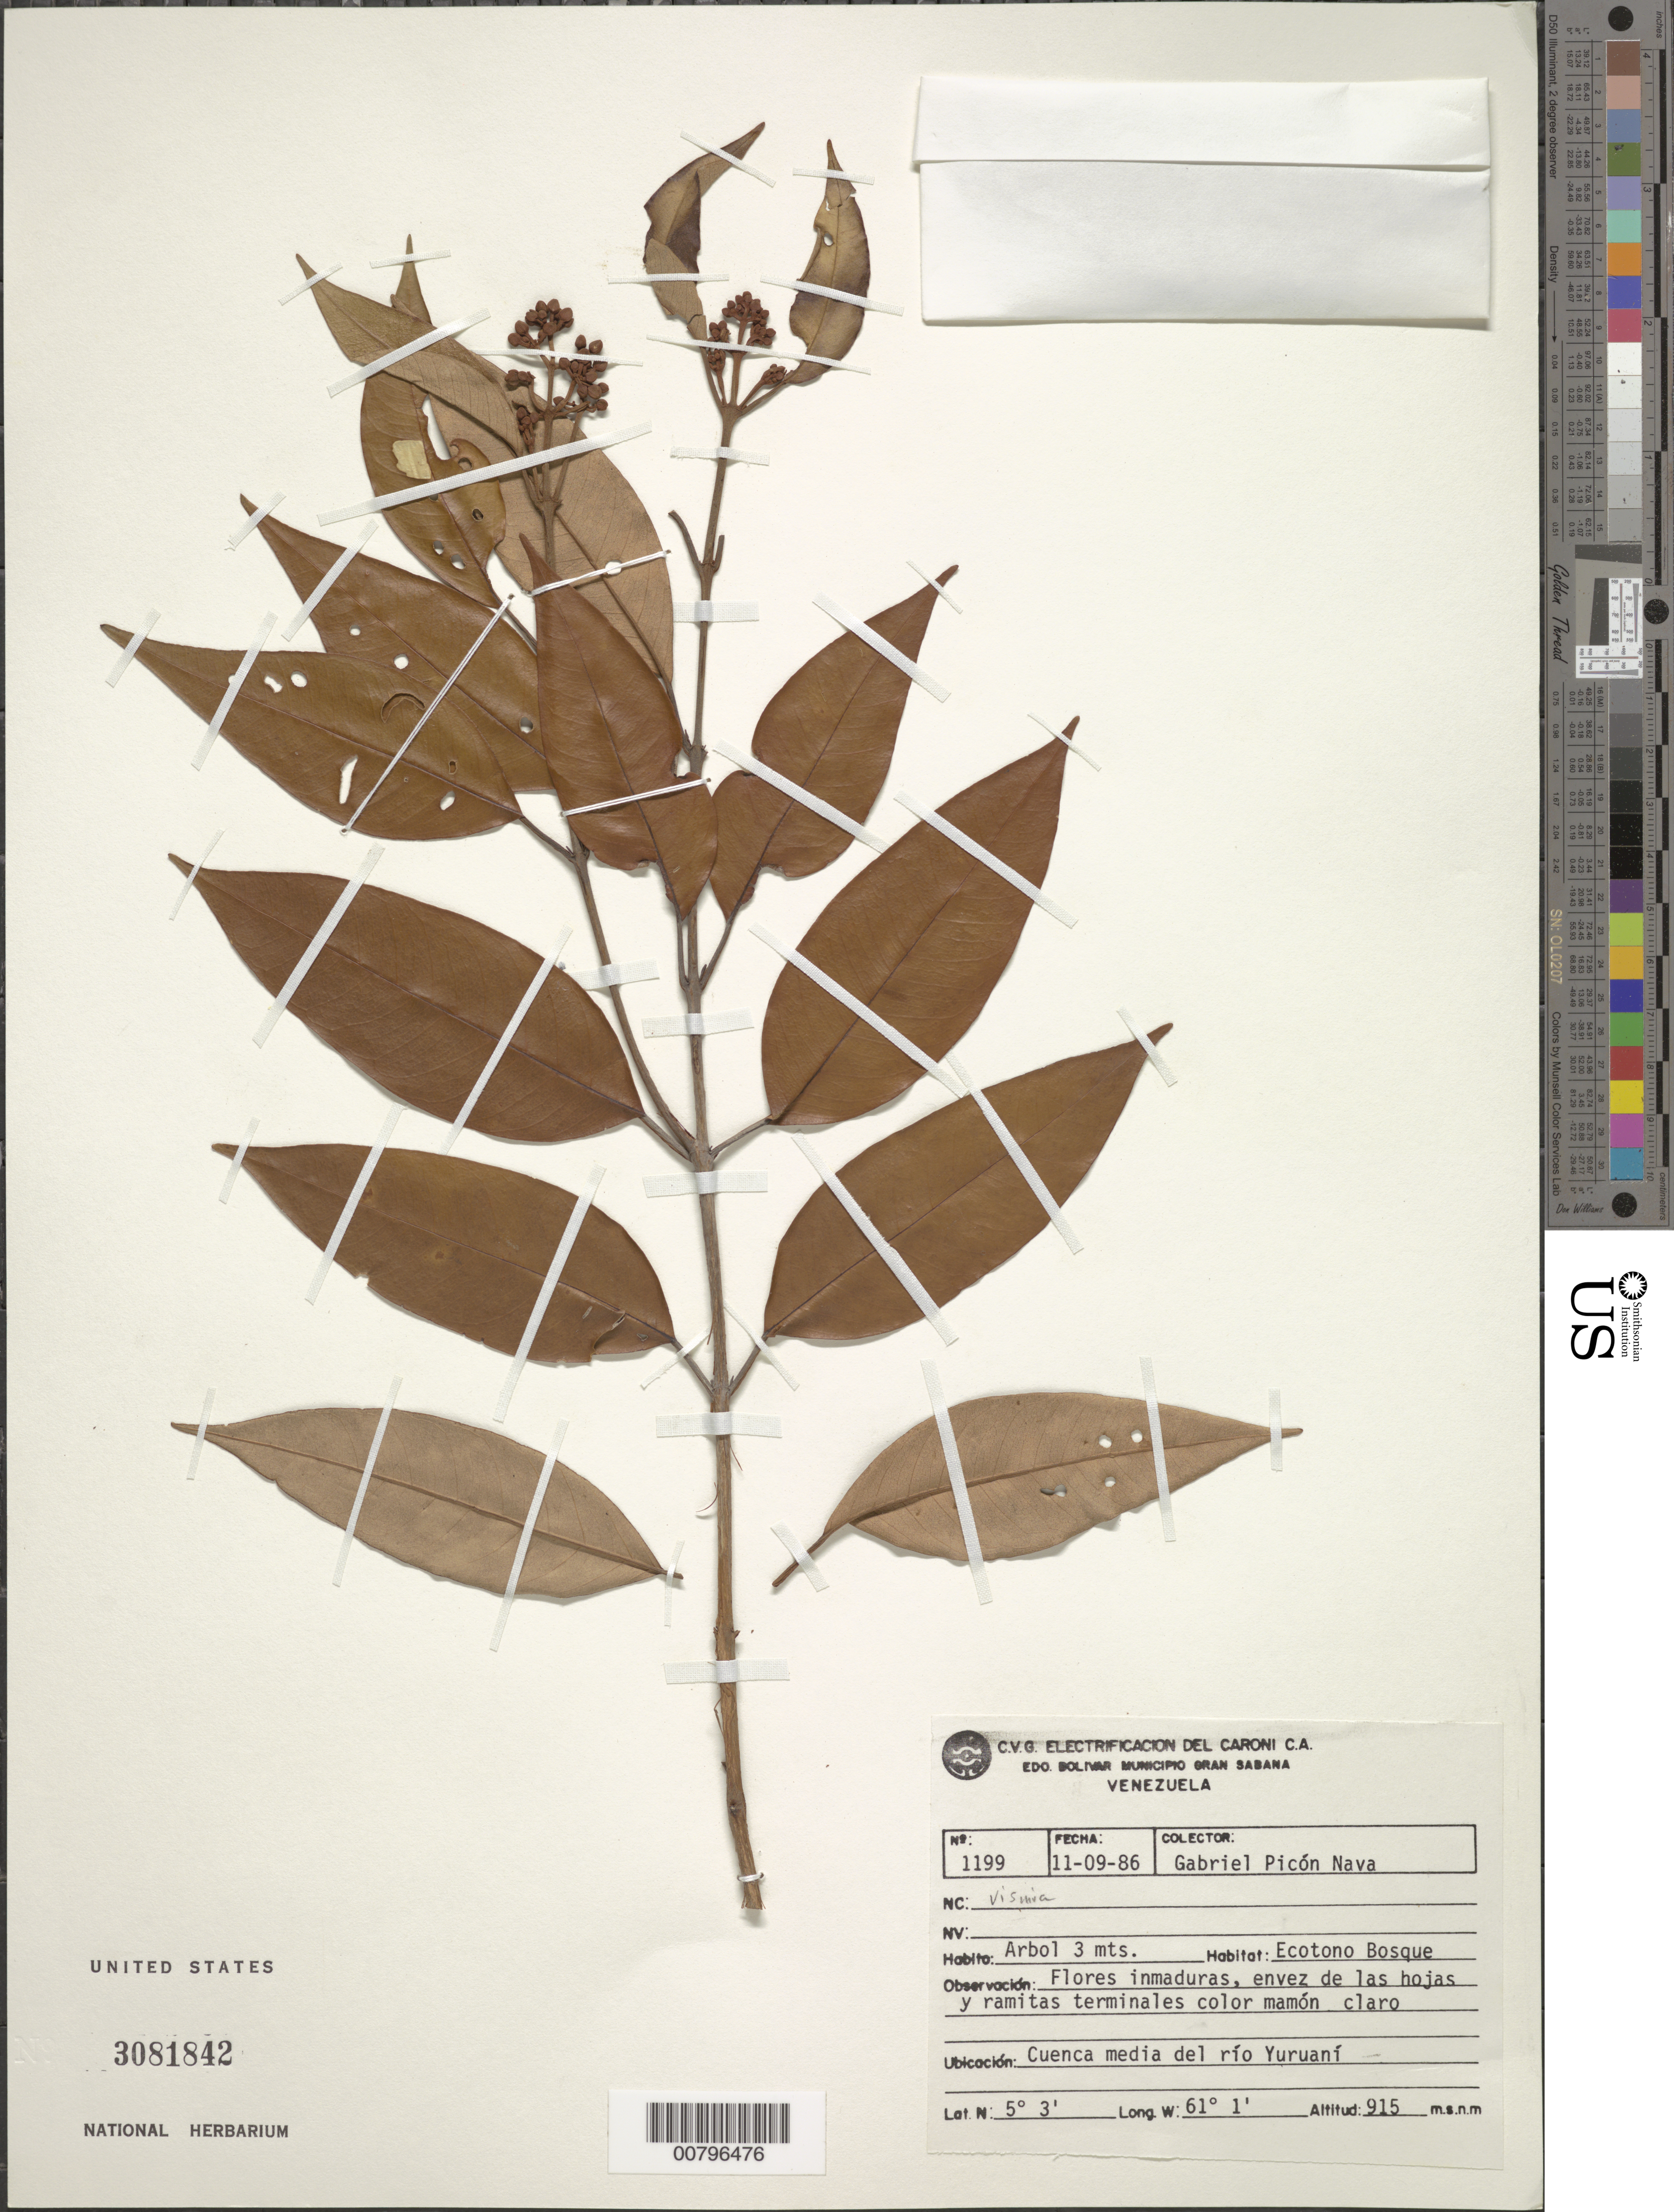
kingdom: Plantae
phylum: Tracheophyta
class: Magnoliopsida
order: Malpighiales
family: Hypericaceae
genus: Vismia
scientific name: Vismia sp.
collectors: G. Picón Navas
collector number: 1199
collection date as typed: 11-Sep-86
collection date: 1986-09-11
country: Venezuela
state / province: Bolívar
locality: Cuenca media del rio Yuruani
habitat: Ecotono Bosque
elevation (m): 915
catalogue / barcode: US 3081842